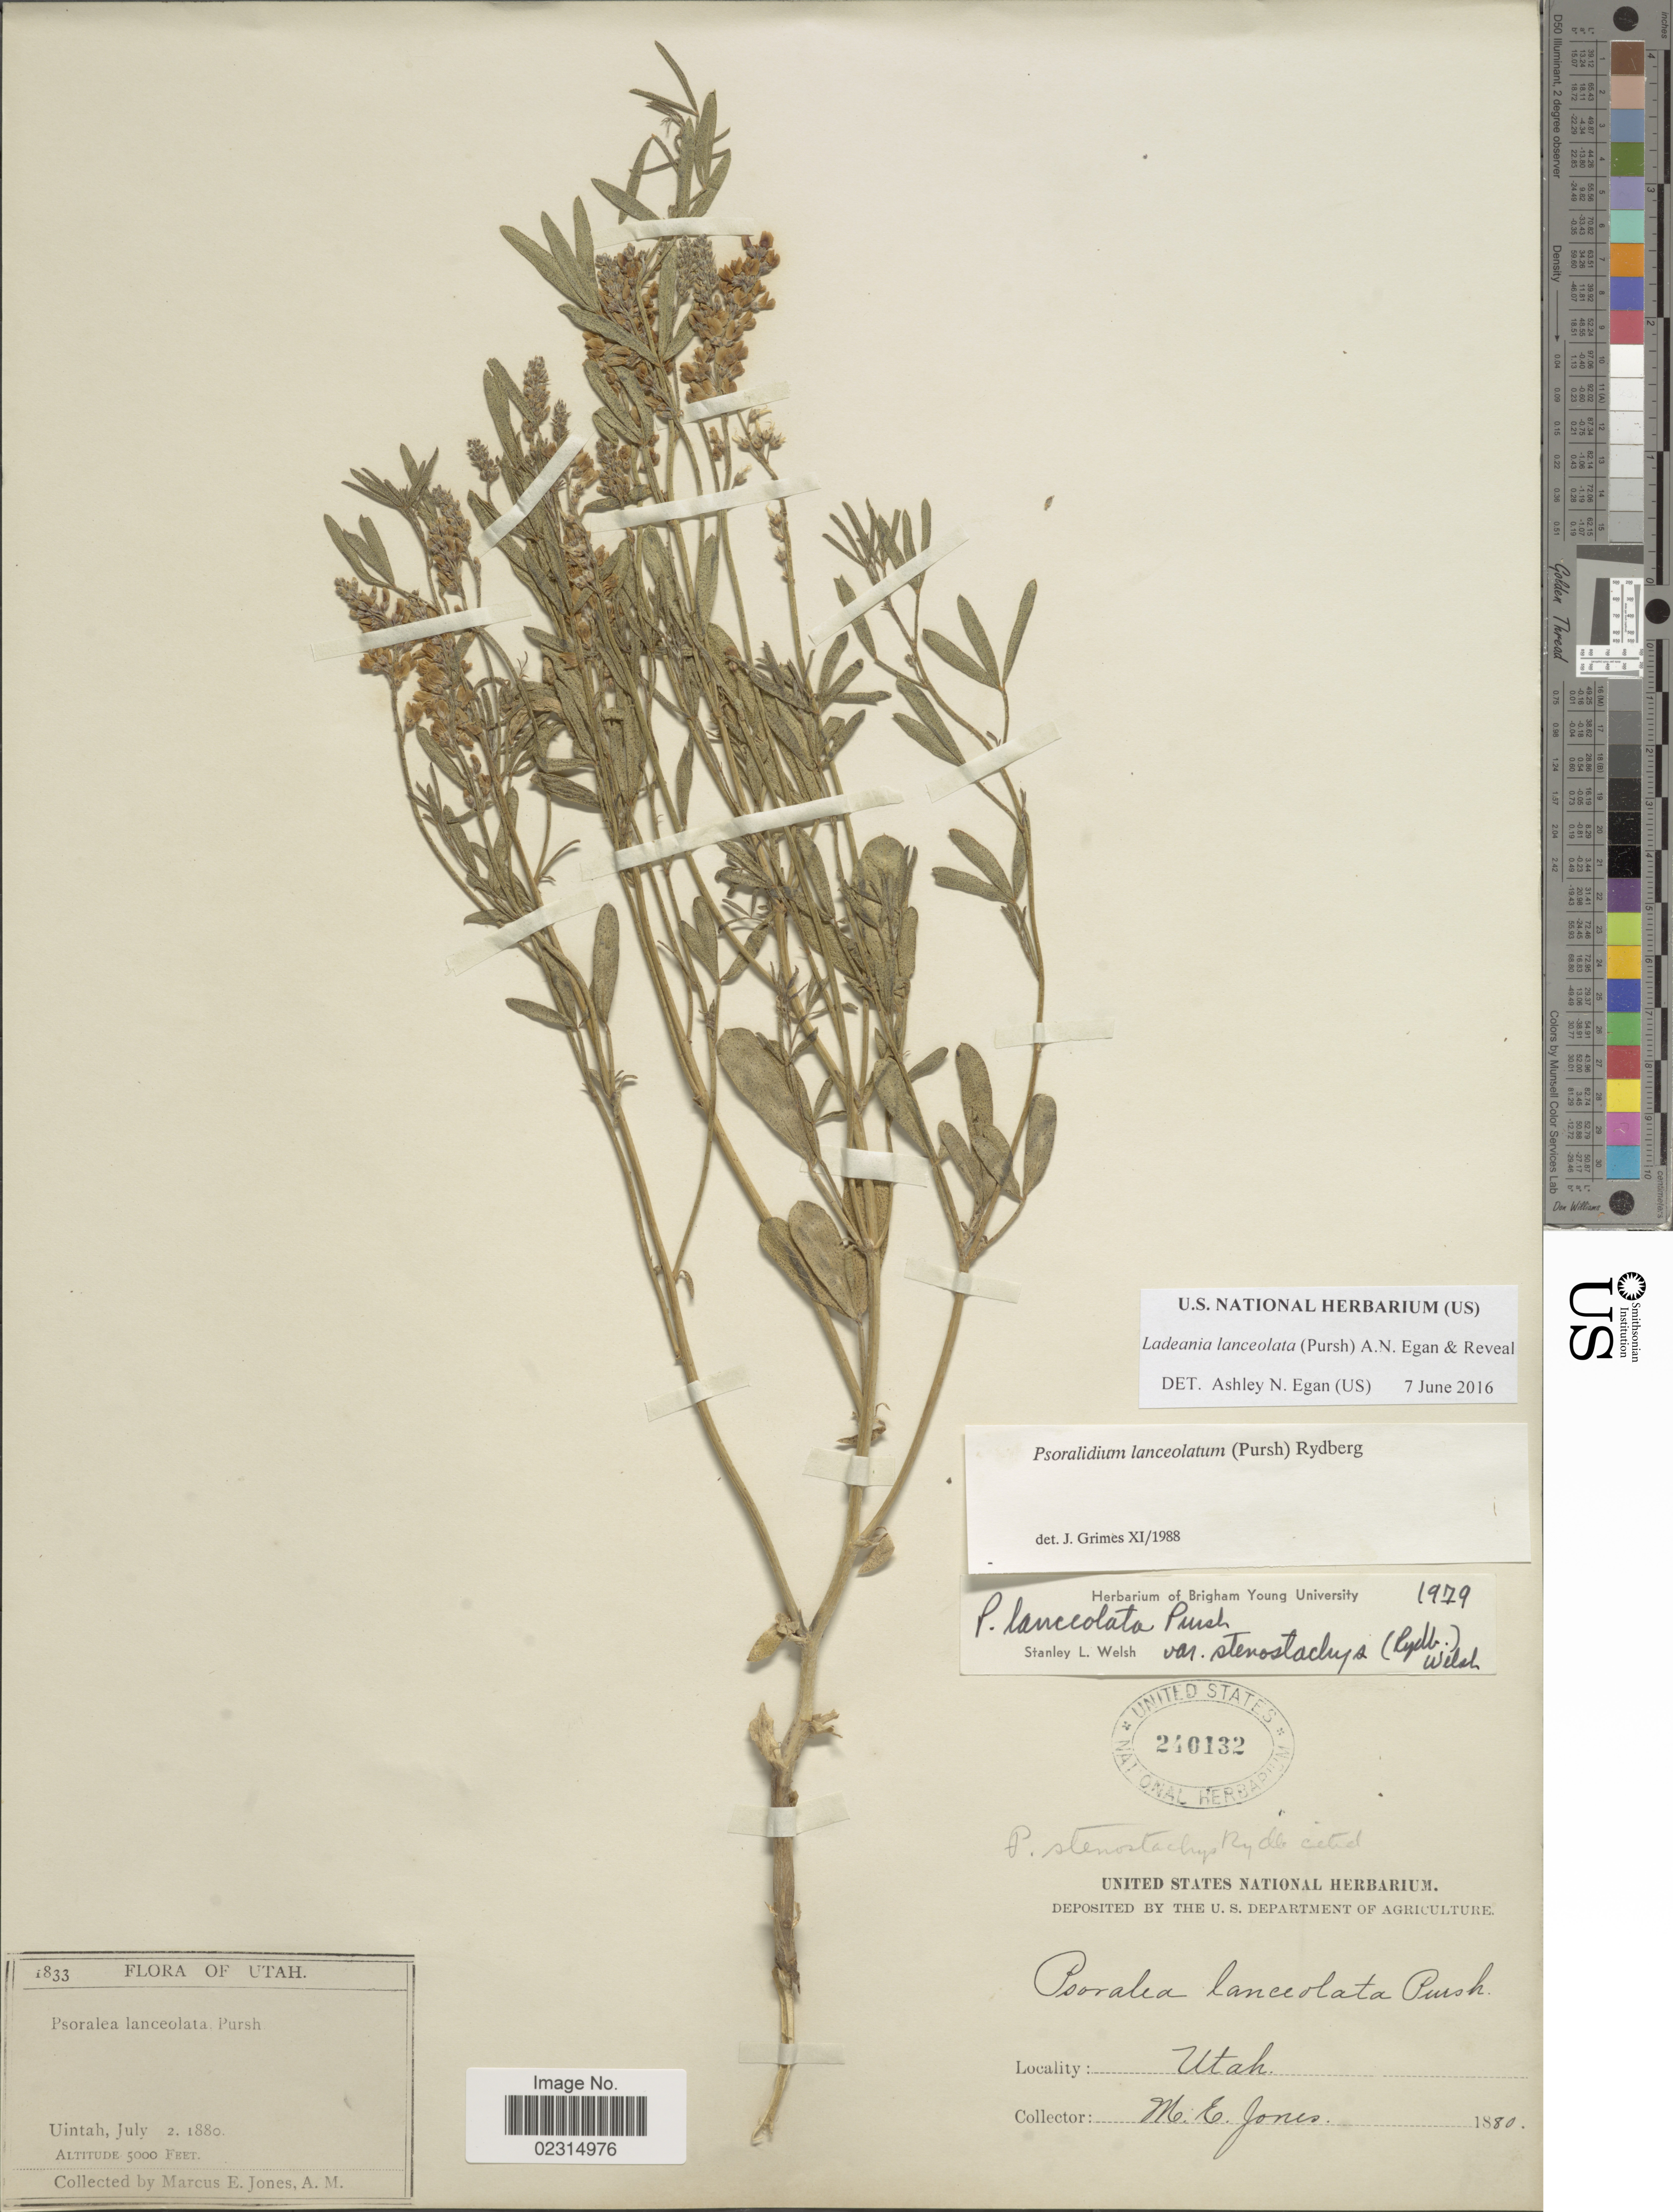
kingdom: Plantae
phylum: Tracheophyta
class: Magnoliopsida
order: Fabales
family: Fabaceae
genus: Ladeania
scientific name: Ladeania lanceolata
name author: (Pursh) A.N. Egan & Reveal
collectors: M. E. Jones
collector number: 1833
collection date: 1880-07-02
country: United States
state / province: Utah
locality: Uintah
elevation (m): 1524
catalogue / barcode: US 240132